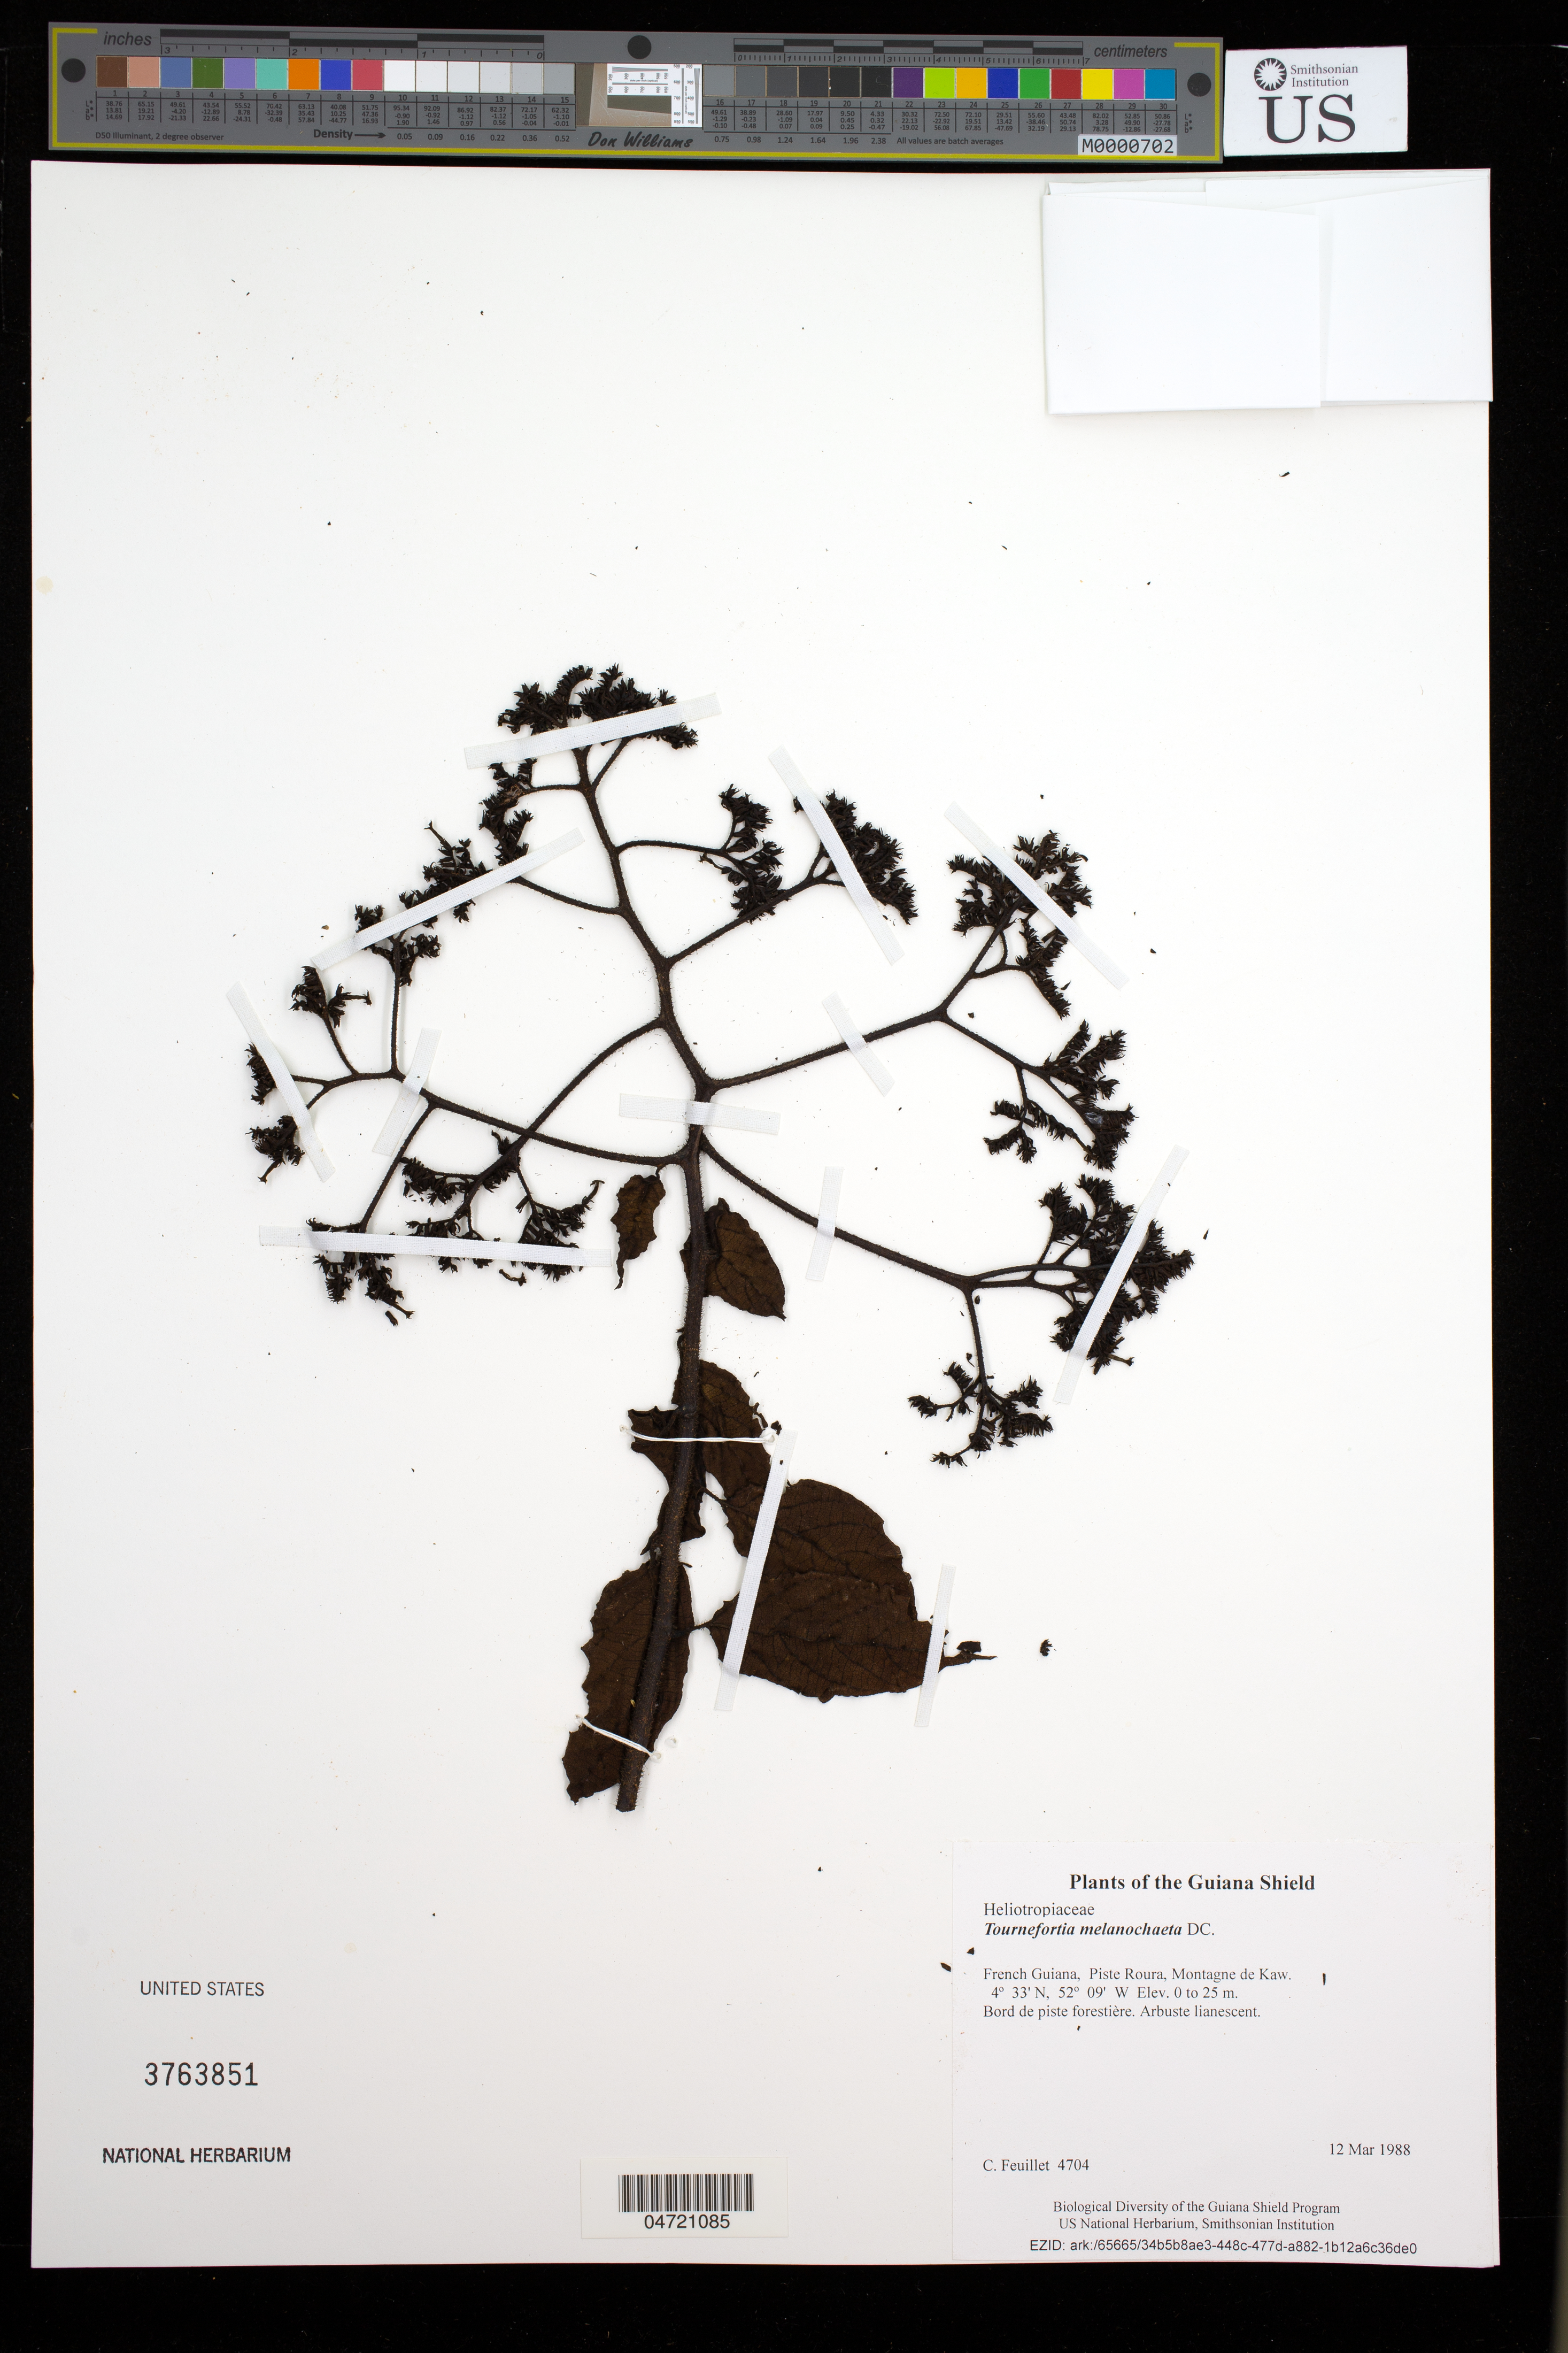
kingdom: Plantae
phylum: Tracheophyta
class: Magnoliopsida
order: Boraginales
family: Heliotropiaceae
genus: Tournefortia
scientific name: Tournefortia melanochaeta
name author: DC.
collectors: C. Feuillet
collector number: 4704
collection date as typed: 12 Mar 1988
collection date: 1988-03-12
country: French Guiana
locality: Piste Roura, Montagne de Kaw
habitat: Bord de piste forestière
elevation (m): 0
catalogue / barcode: US 3763851